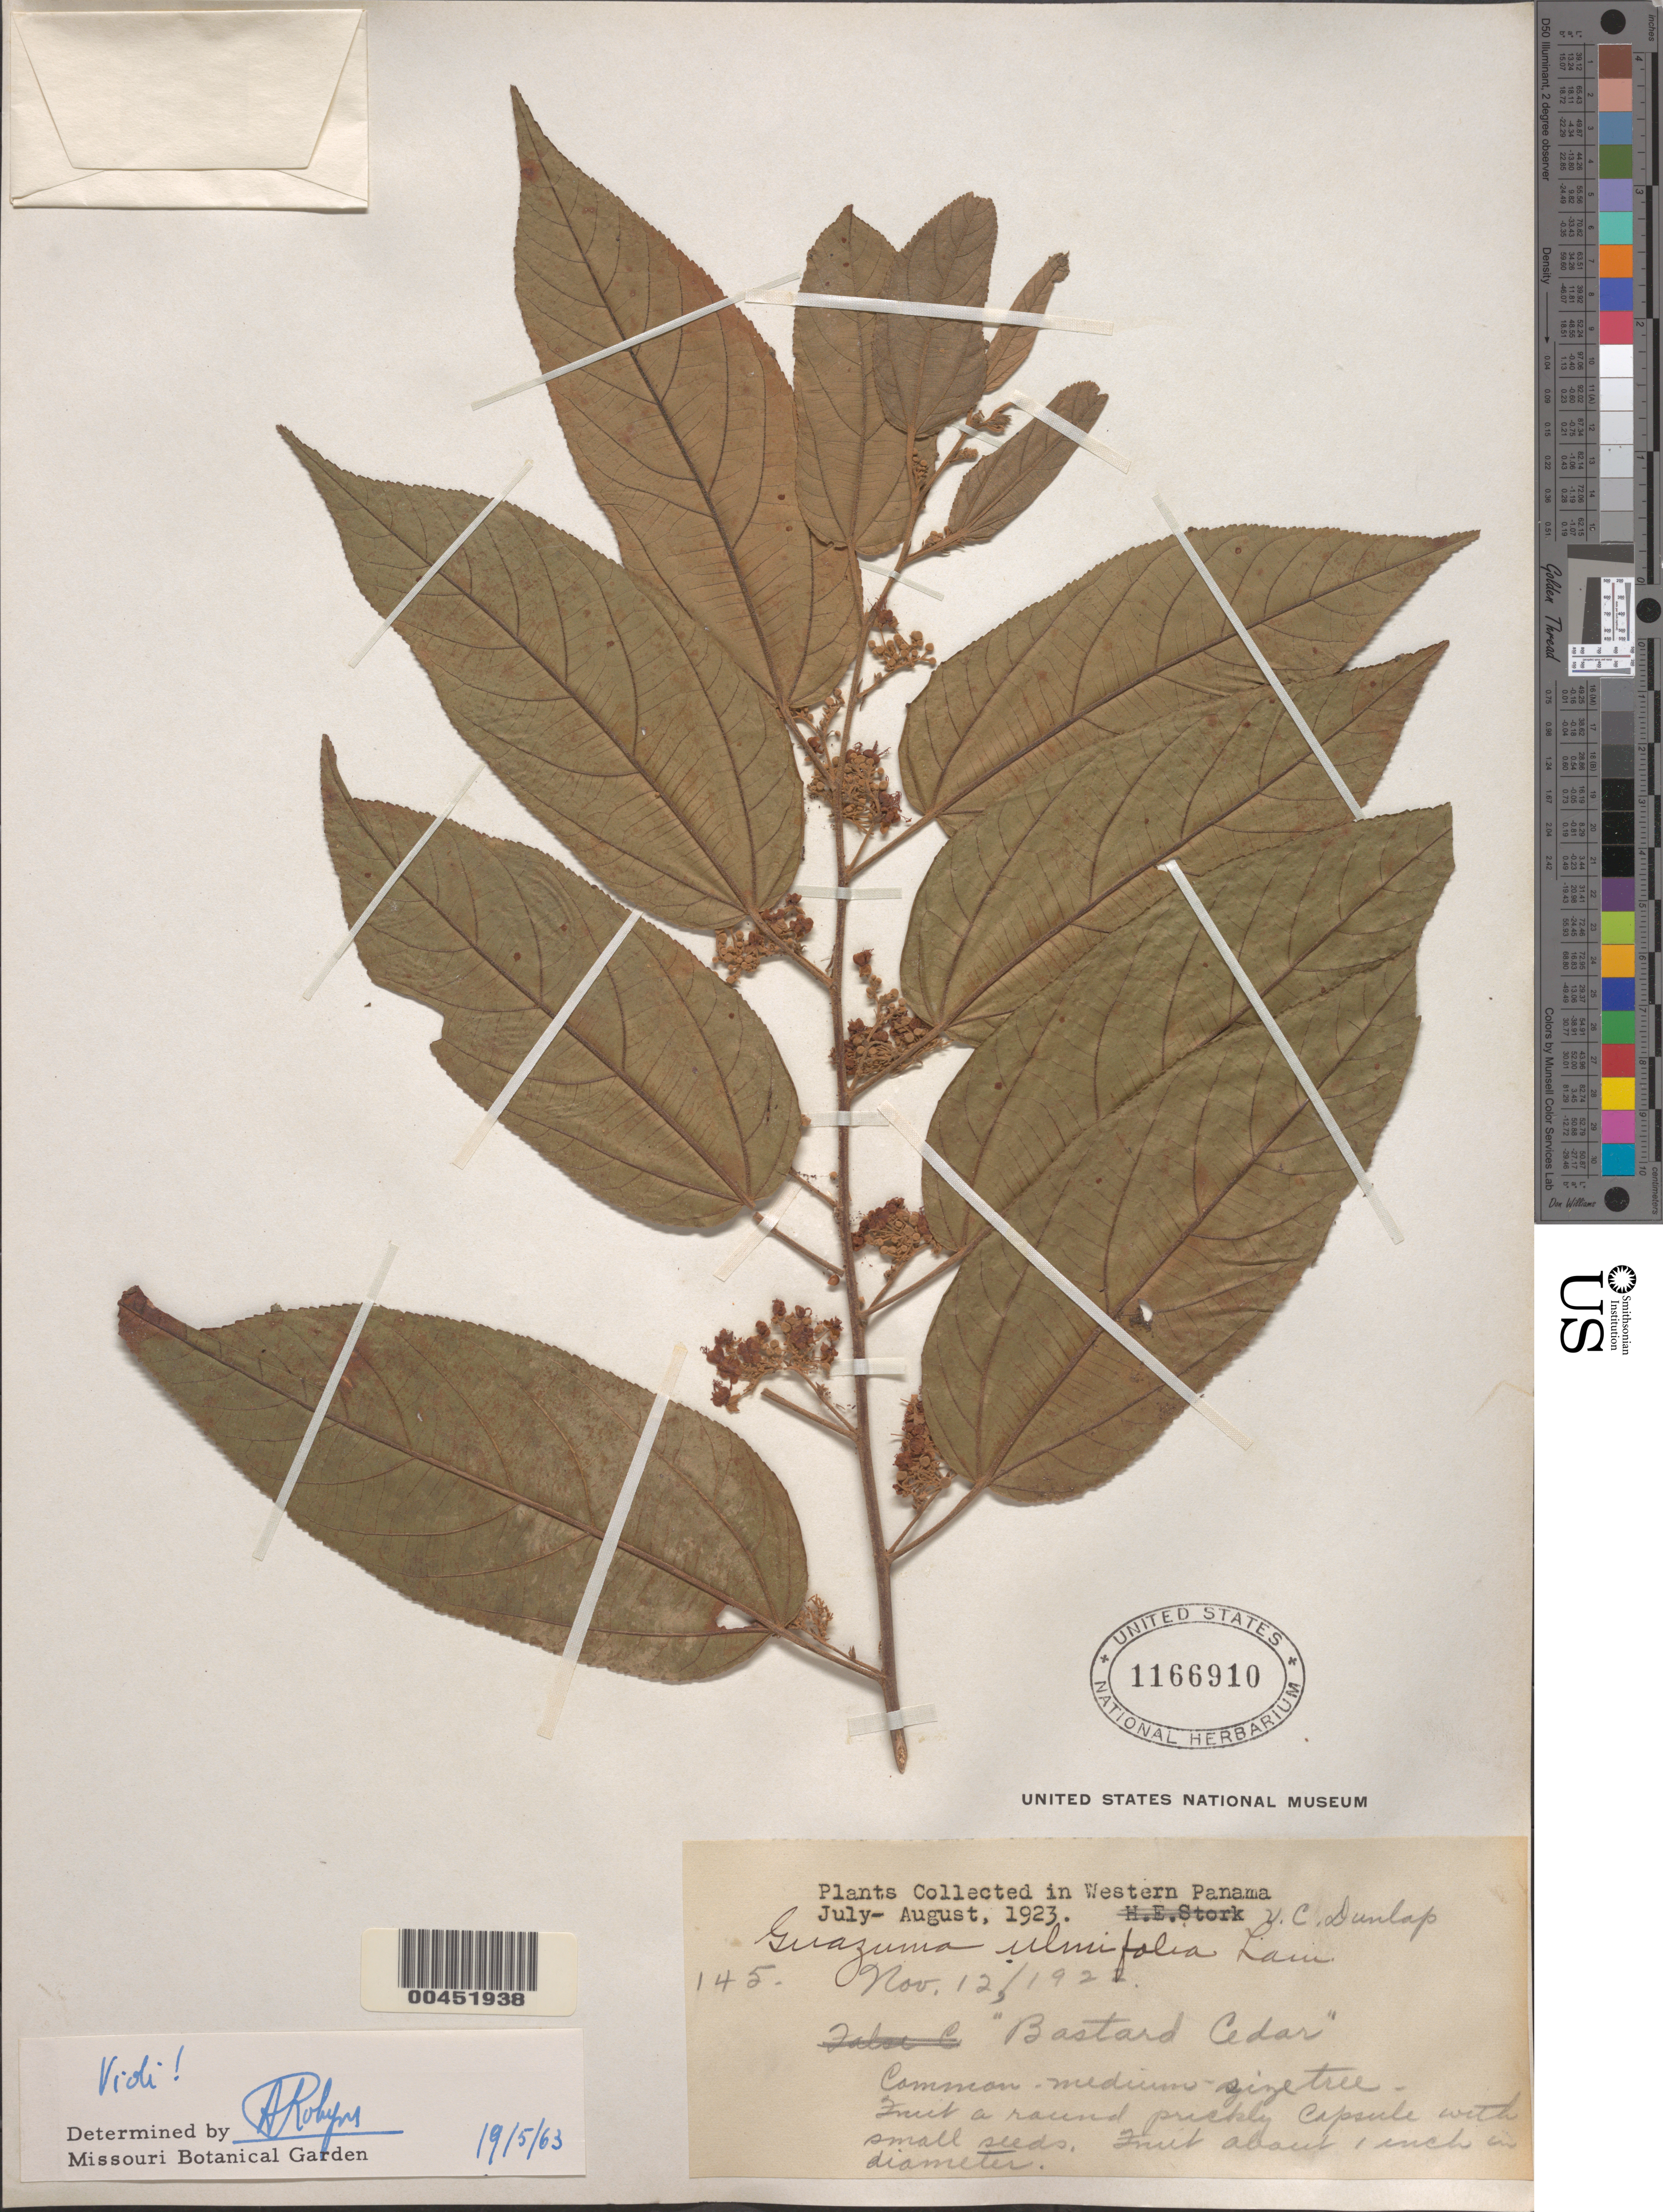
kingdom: Plantae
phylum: Tracheophyta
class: Magnoliopsida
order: Malvales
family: Malvaceae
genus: Guazuma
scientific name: Guazuma ulmifolia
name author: Lam.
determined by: Robyns, A. G. M.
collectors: V. C. Dunlap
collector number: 145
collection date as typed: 12 Nov 1922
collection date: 1922-11-12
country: Panama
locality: Western Panama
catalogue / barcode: US 1166910